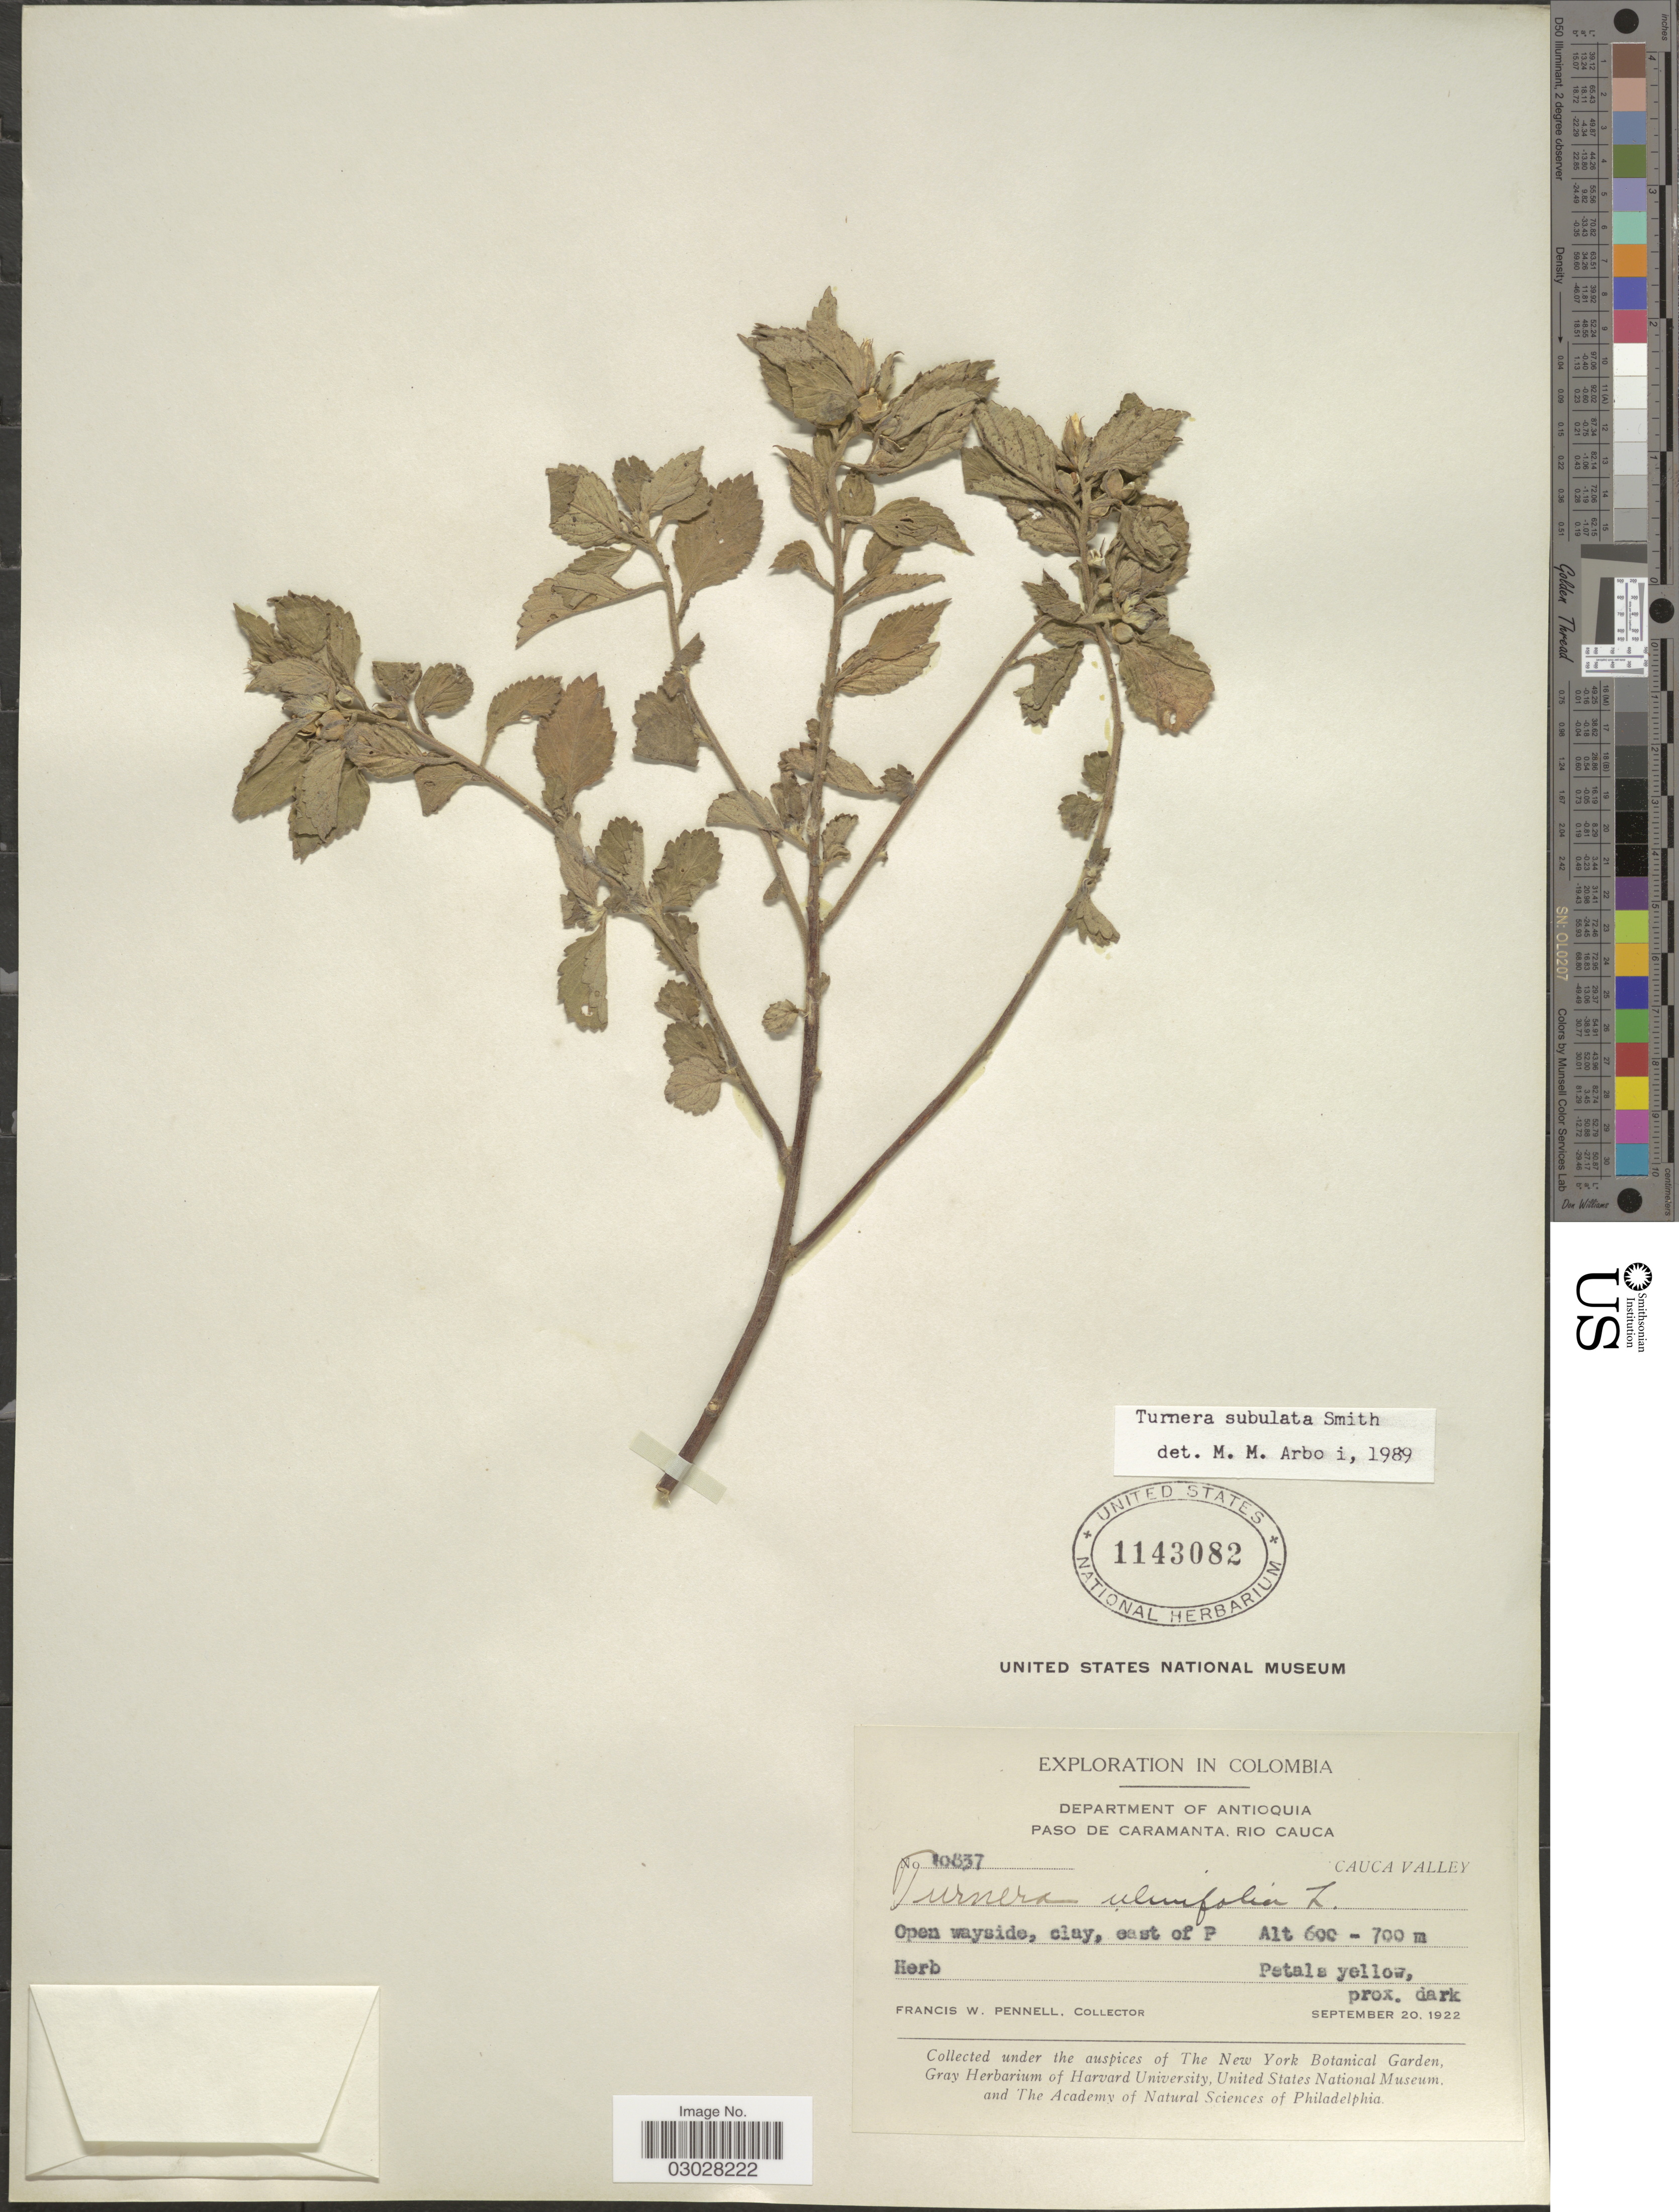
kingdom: Plantae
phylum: Tracheophyta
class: Magnoliopsida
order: Malpighiales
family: Turneraceae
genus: Turnera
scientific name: Turnera subulata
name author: Sm.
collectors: F. W. Pennell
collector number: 10837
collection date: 1922-09-20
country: Colombia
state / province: Antioquia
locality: Department of Antioquia. Paso de Caramanta, Rio Cauca. Cauca Valley. Open wayside, clay, east of P.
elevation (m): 600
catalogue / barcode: US 1143082